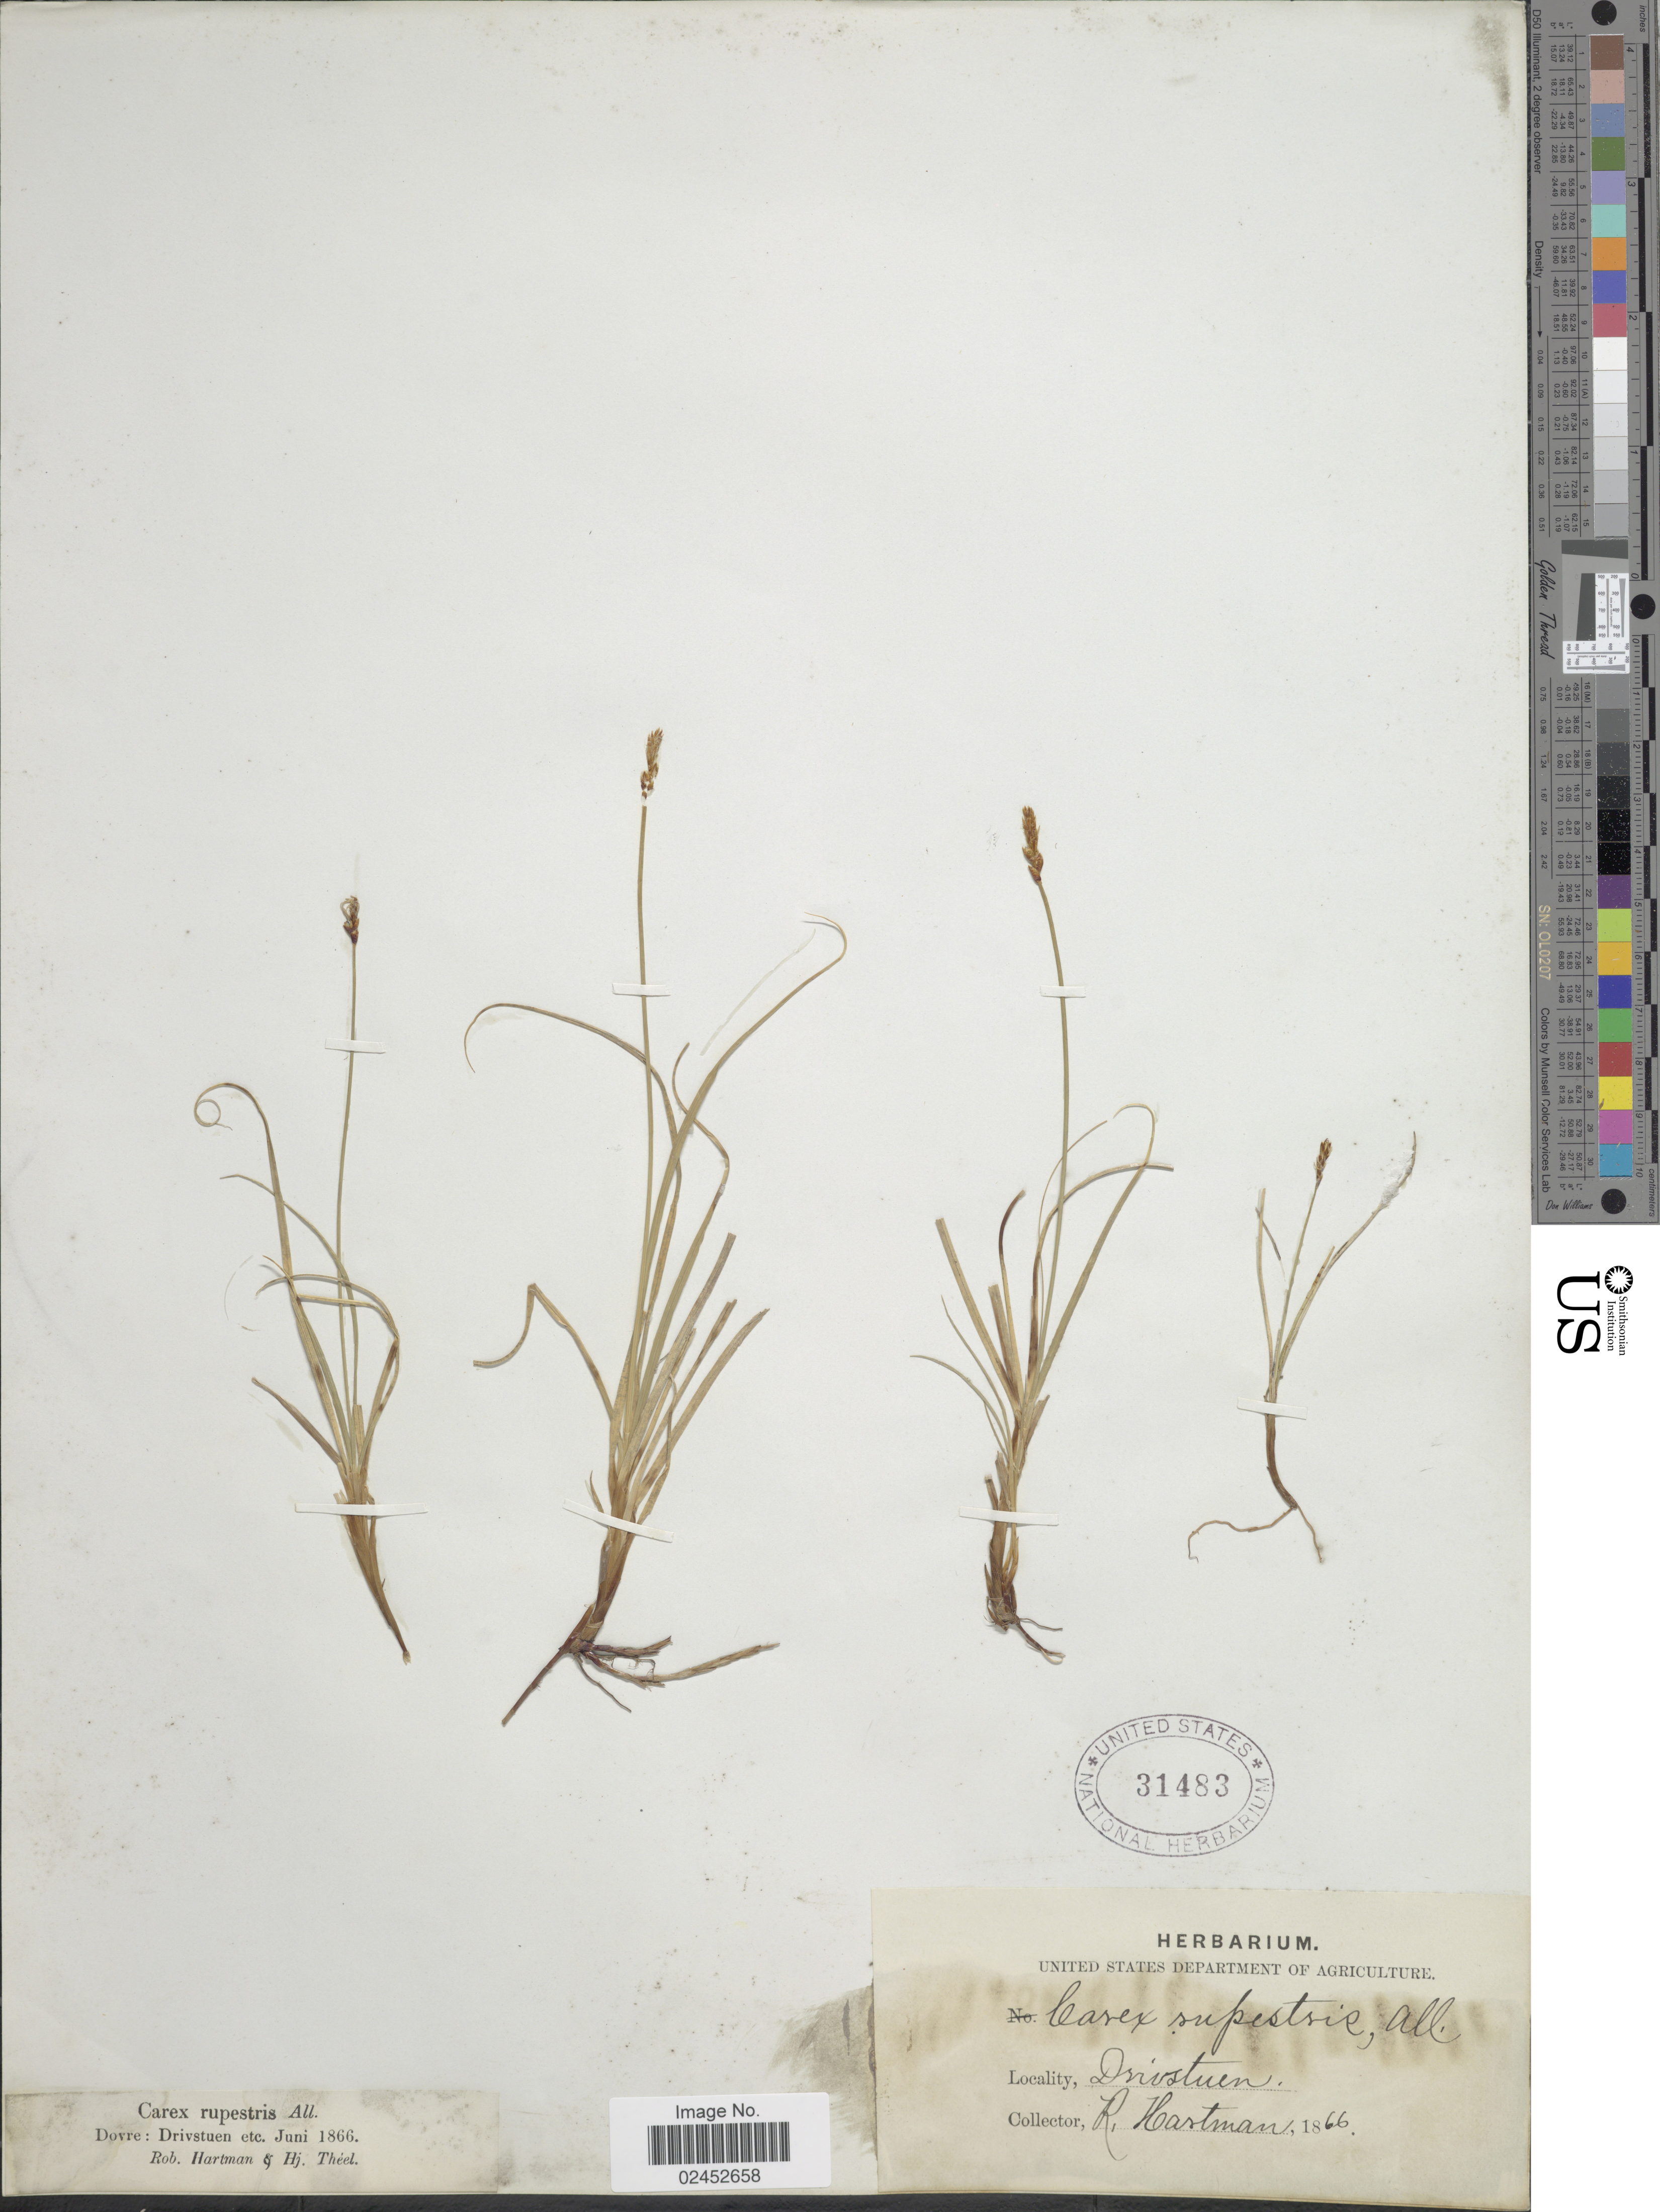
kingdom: Plantae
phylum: Tracheophyta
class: Liliopsida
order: Poales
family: Cyperaceae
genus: Carex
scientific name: Carex rupestris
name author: All.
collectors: R. W. Hartman & H. Théel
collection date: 1866-06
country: Norway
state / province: Oppland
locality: Dovre: Drivstuen etc.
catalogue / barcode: US 31483